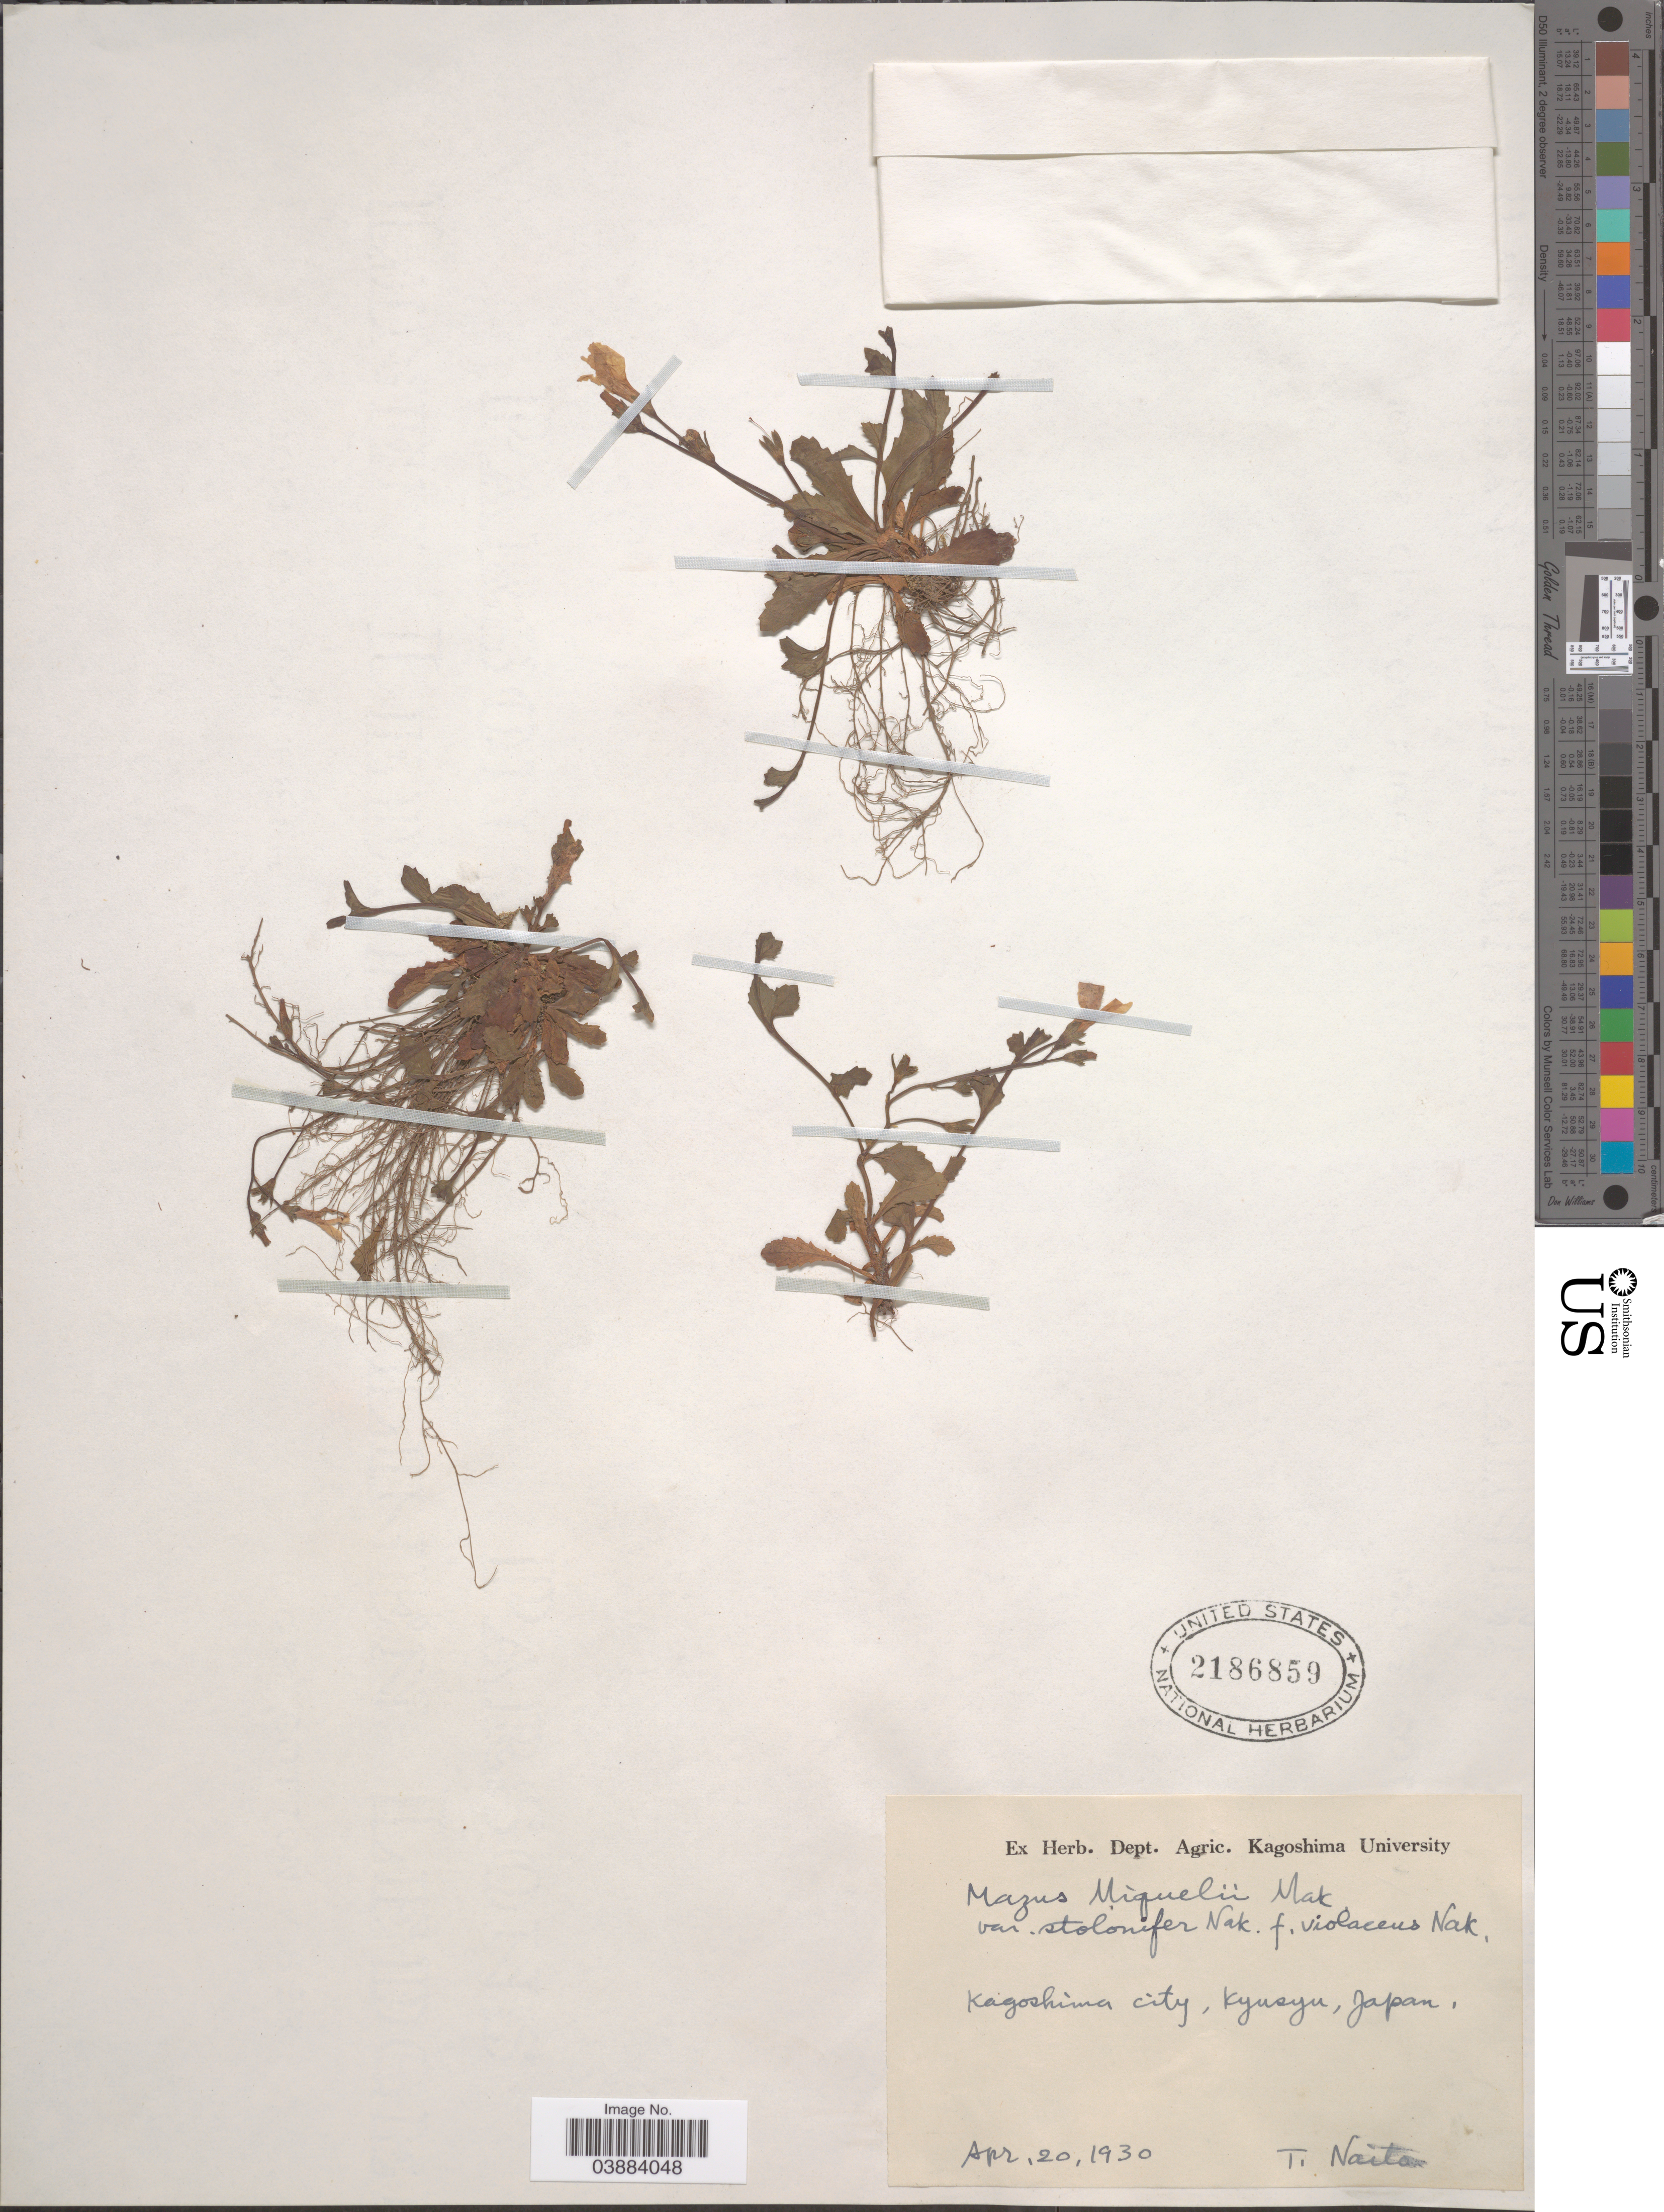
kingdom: Plantae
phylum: Tracheophyta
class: Magnoliopsida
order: Lamiales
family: Mazaceae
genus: Mazus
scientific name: Mazus miquelii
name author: Makino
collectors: T. Naito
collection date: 1930-04-20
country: Japan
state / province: Kagosima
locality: Kagoshima city, Kyusyu.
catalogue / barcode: US 2186859